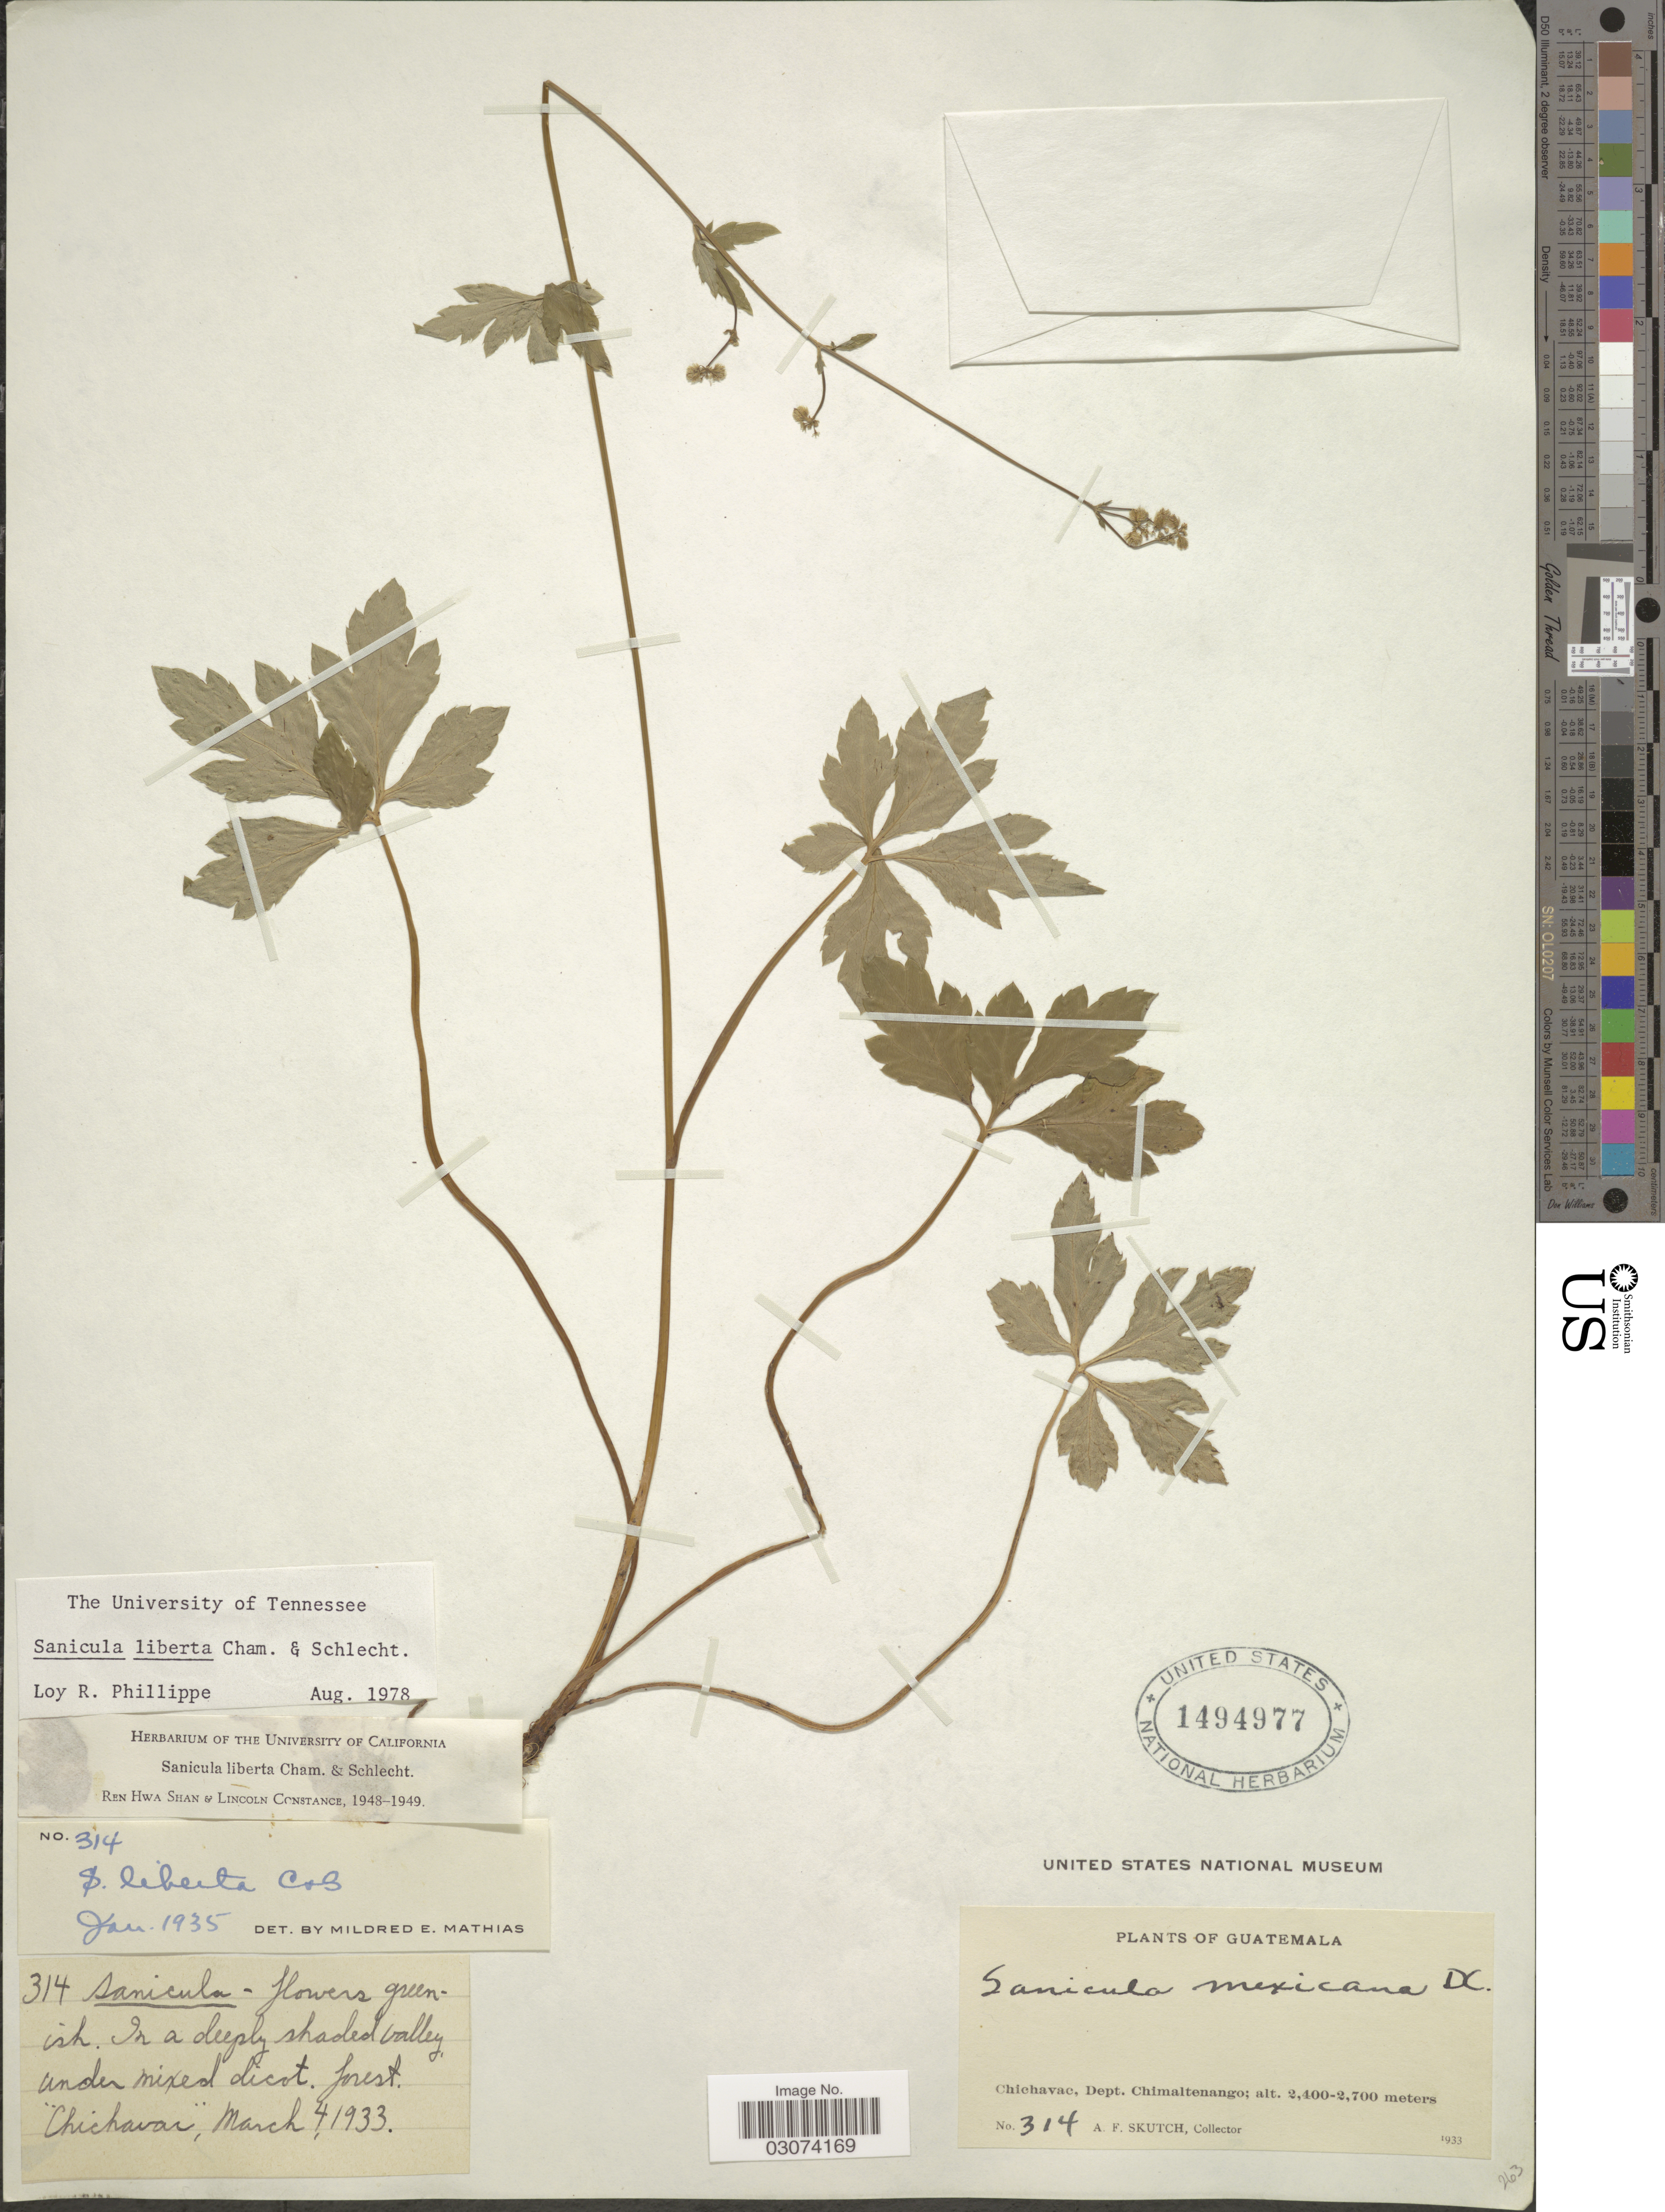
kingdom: Plantae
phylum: Tracheophyta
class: Magnoliopsida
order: Apiales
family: Apiaceae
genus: Sanicula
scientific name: Sanicula liberta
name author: Cham. & Schltdl.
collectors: A. F. Skutch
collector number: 314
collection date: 1933-03-04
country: Guatemala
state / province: Chimaltenango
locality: Chichavac, Dept. Chimaltenango.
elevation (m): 2400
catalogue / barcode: US 1494977